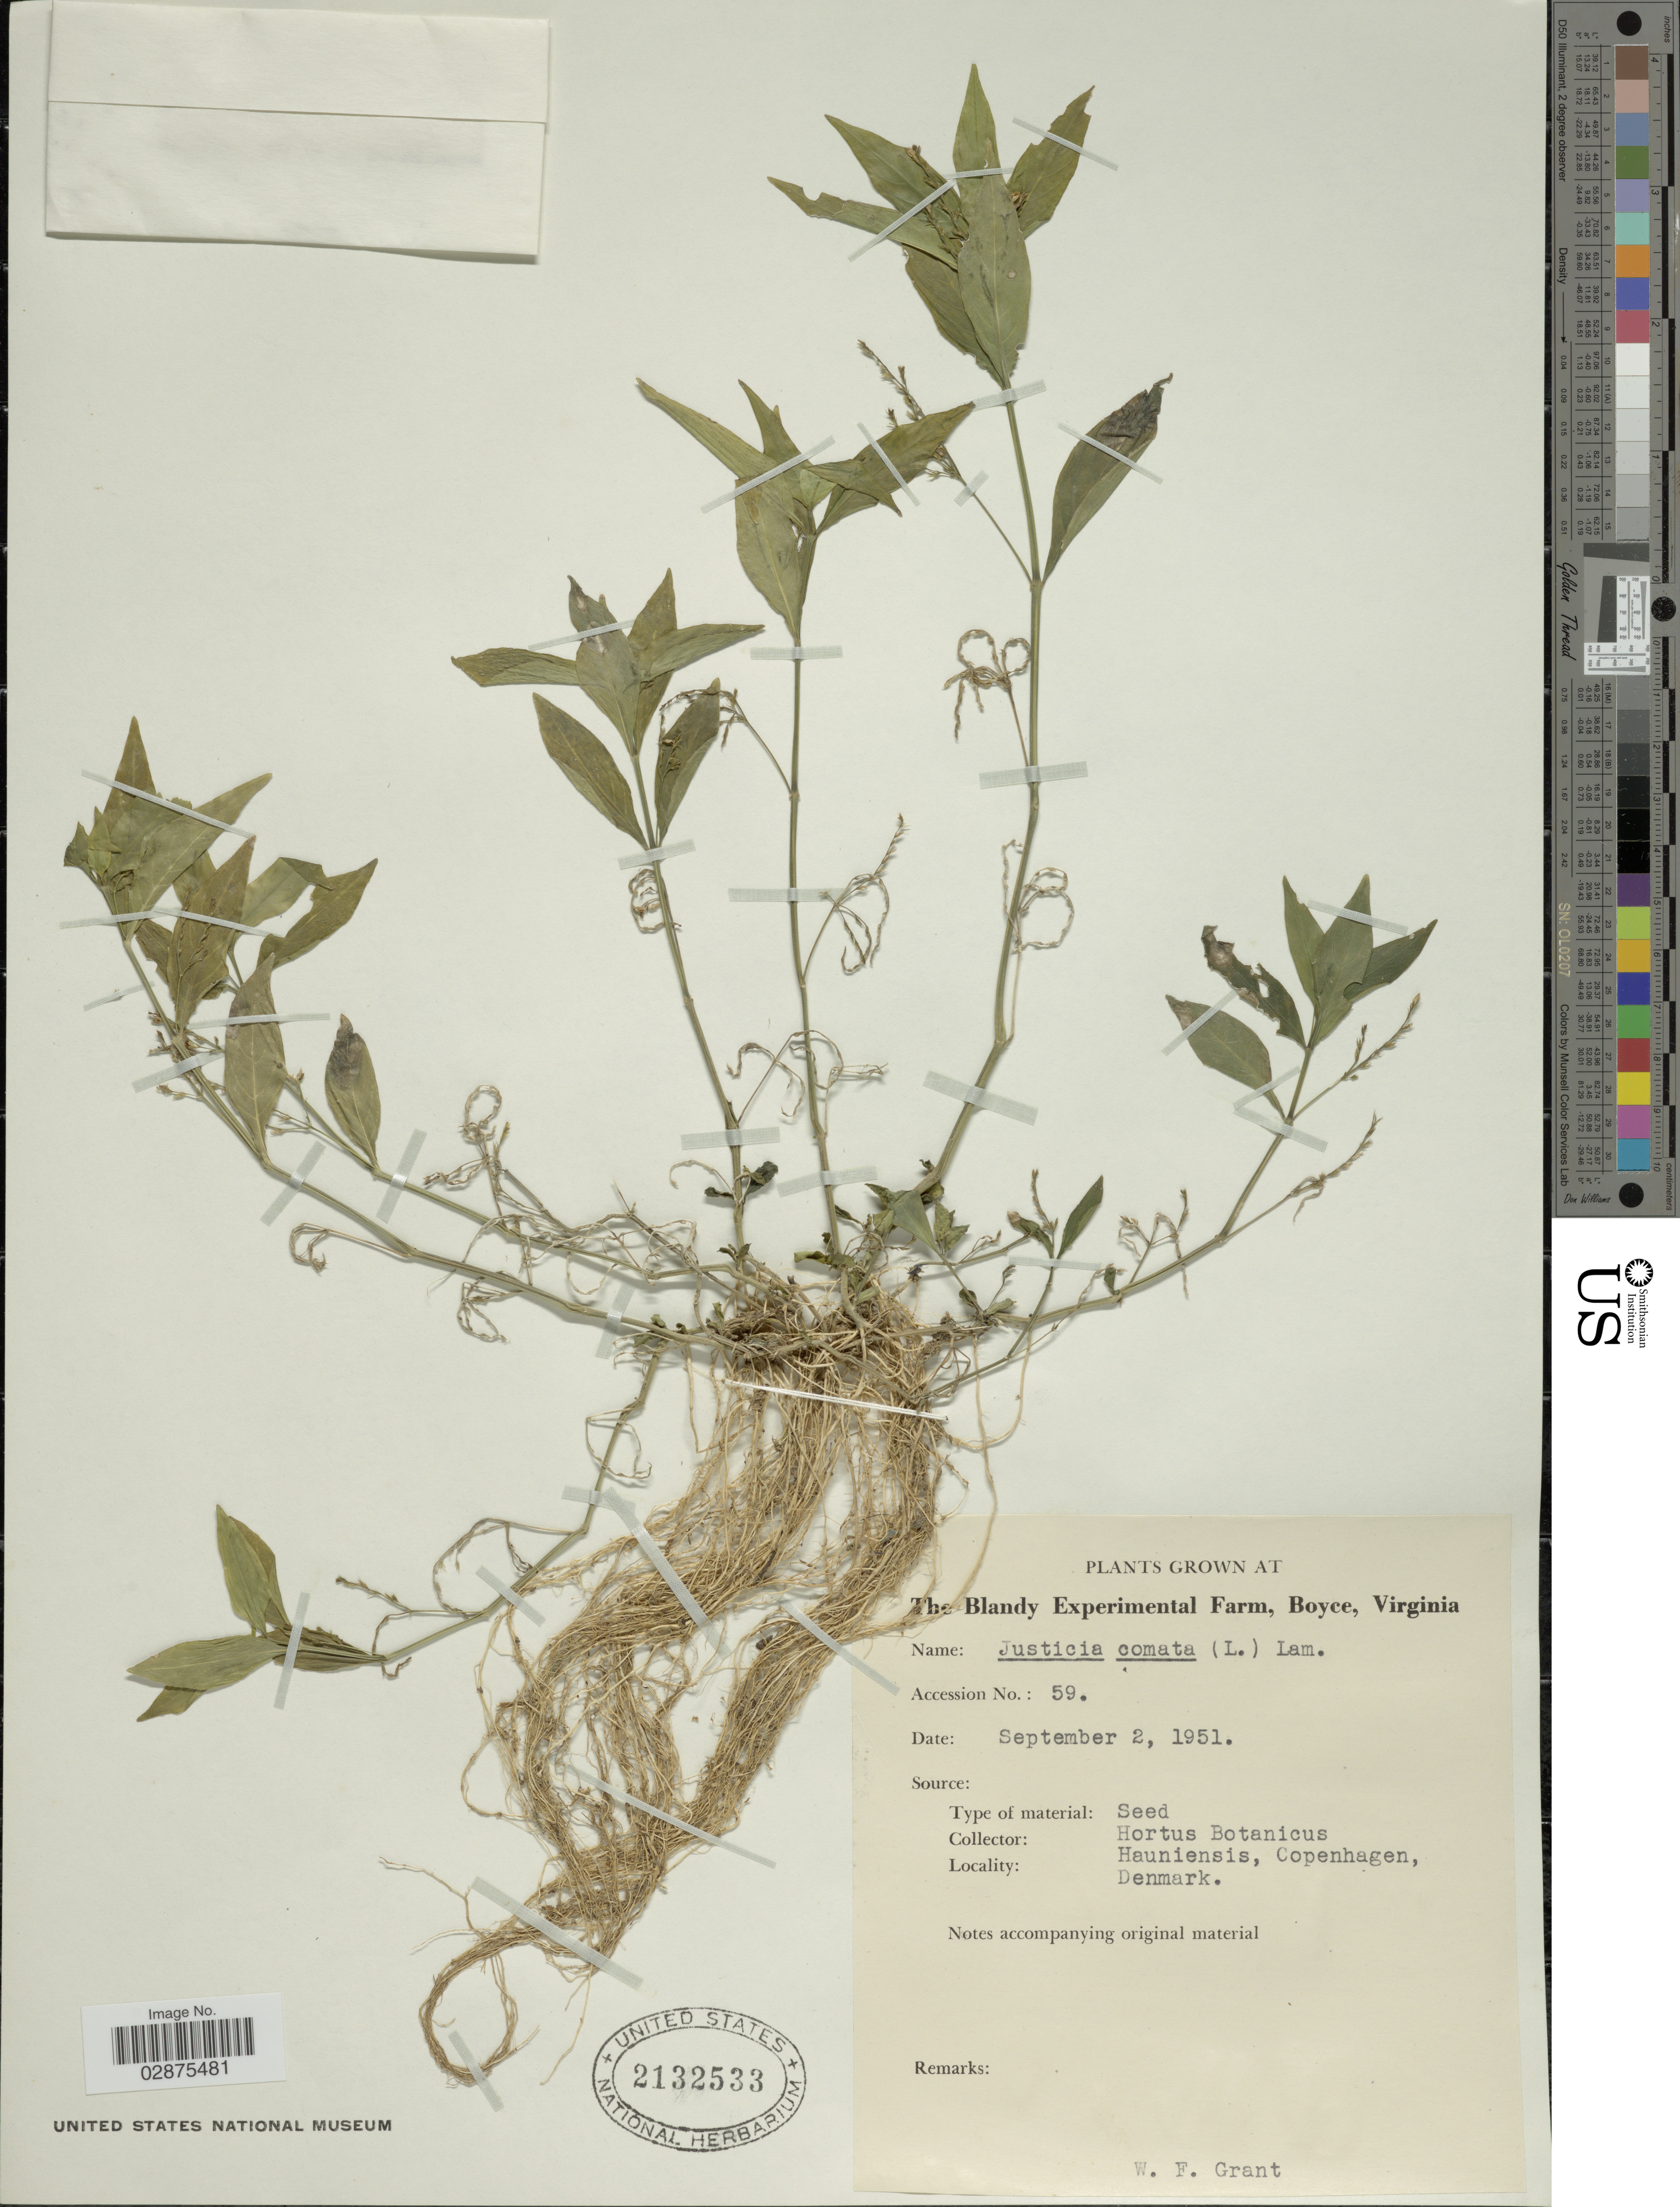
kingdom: Plantae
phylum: Tracheophyta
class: Magnoliopsida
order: Lamiales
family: Acanthaceae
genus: Justicia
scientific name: Justicia comata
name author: (L.) Lam.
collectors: Hortus Botanicus Hauniensis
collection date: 1951-09-02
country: United States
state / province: Virginia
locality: The Blandy Experimental Farm, Boyce.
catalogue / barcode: US 2132533